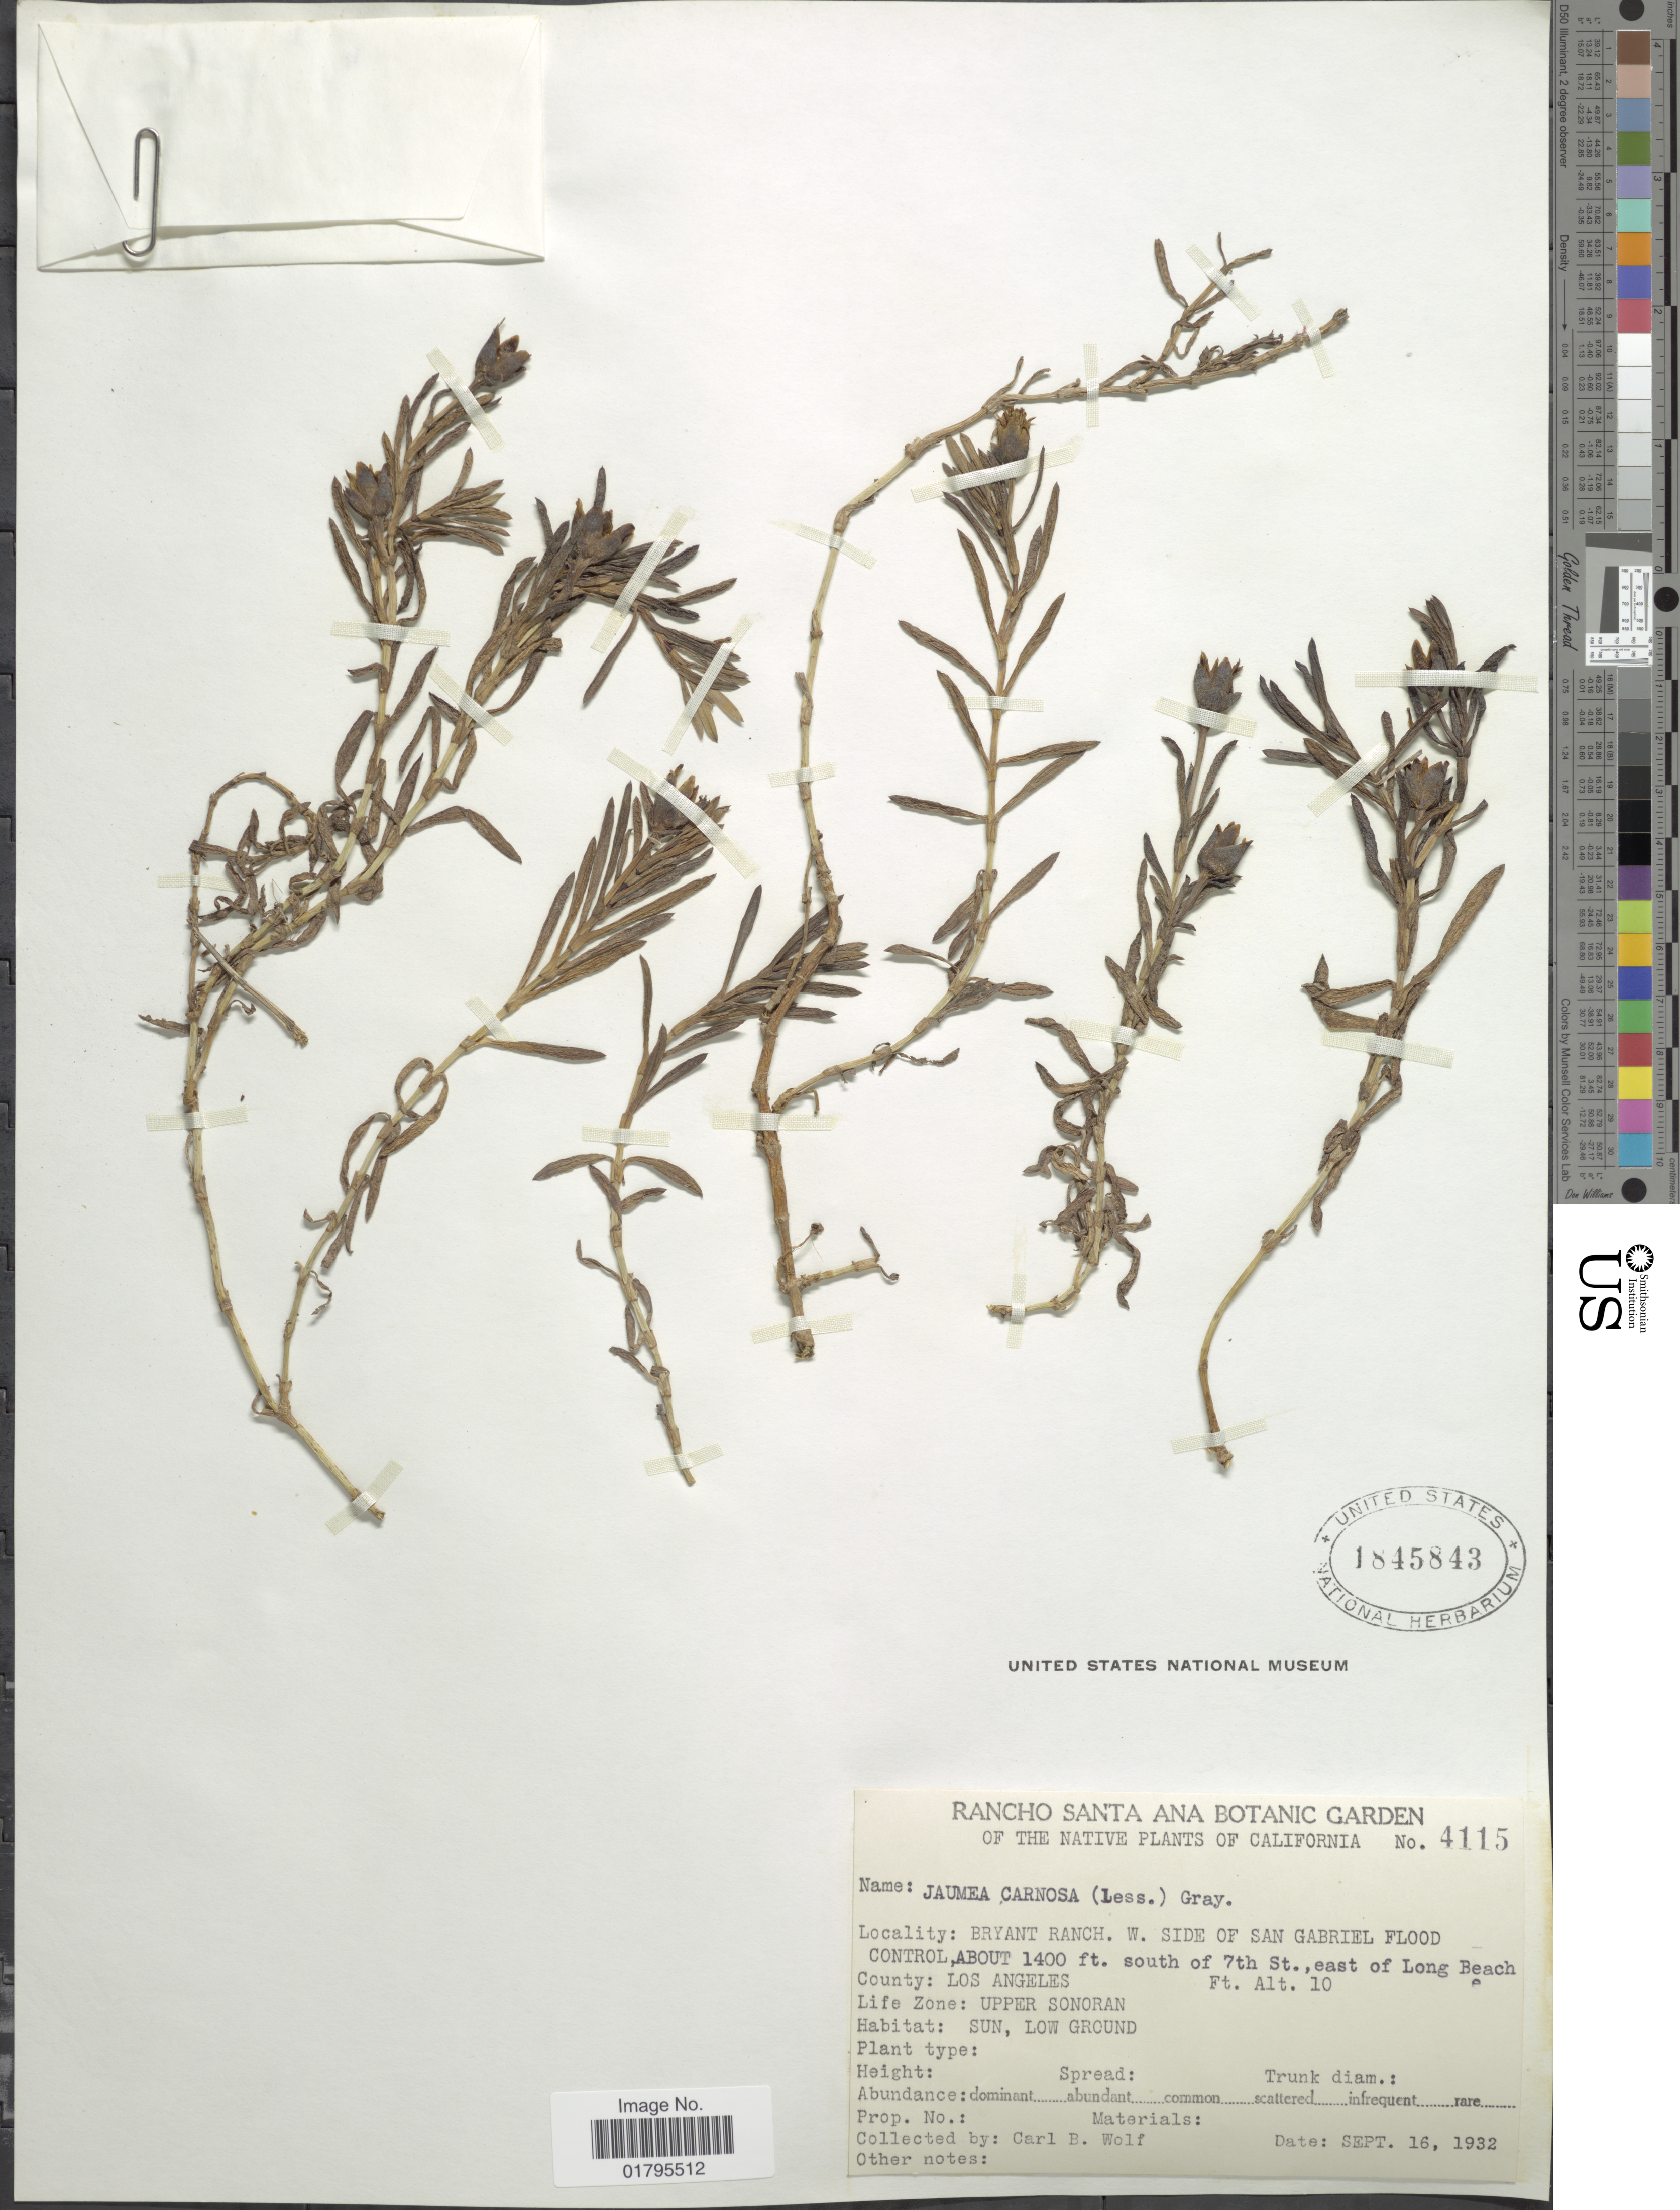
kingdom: Plantae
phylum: Tracheophyta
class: Magnoliopsida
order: Asterales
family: Asteraceae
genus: Jaumea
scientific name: Jaumea carnosa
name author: (Less.) A. Gray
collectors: C. B. Wolf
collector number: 4115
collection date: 1932-09-16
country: United States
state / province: California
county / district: Los Angeles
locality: Bryant Ranch, W. side of San Gabriel Flood Control, south of 7th St., east of Long Beach, County: Los Angeles, Life zone: Upper Sonora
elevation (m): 427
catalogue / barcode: US 1845843